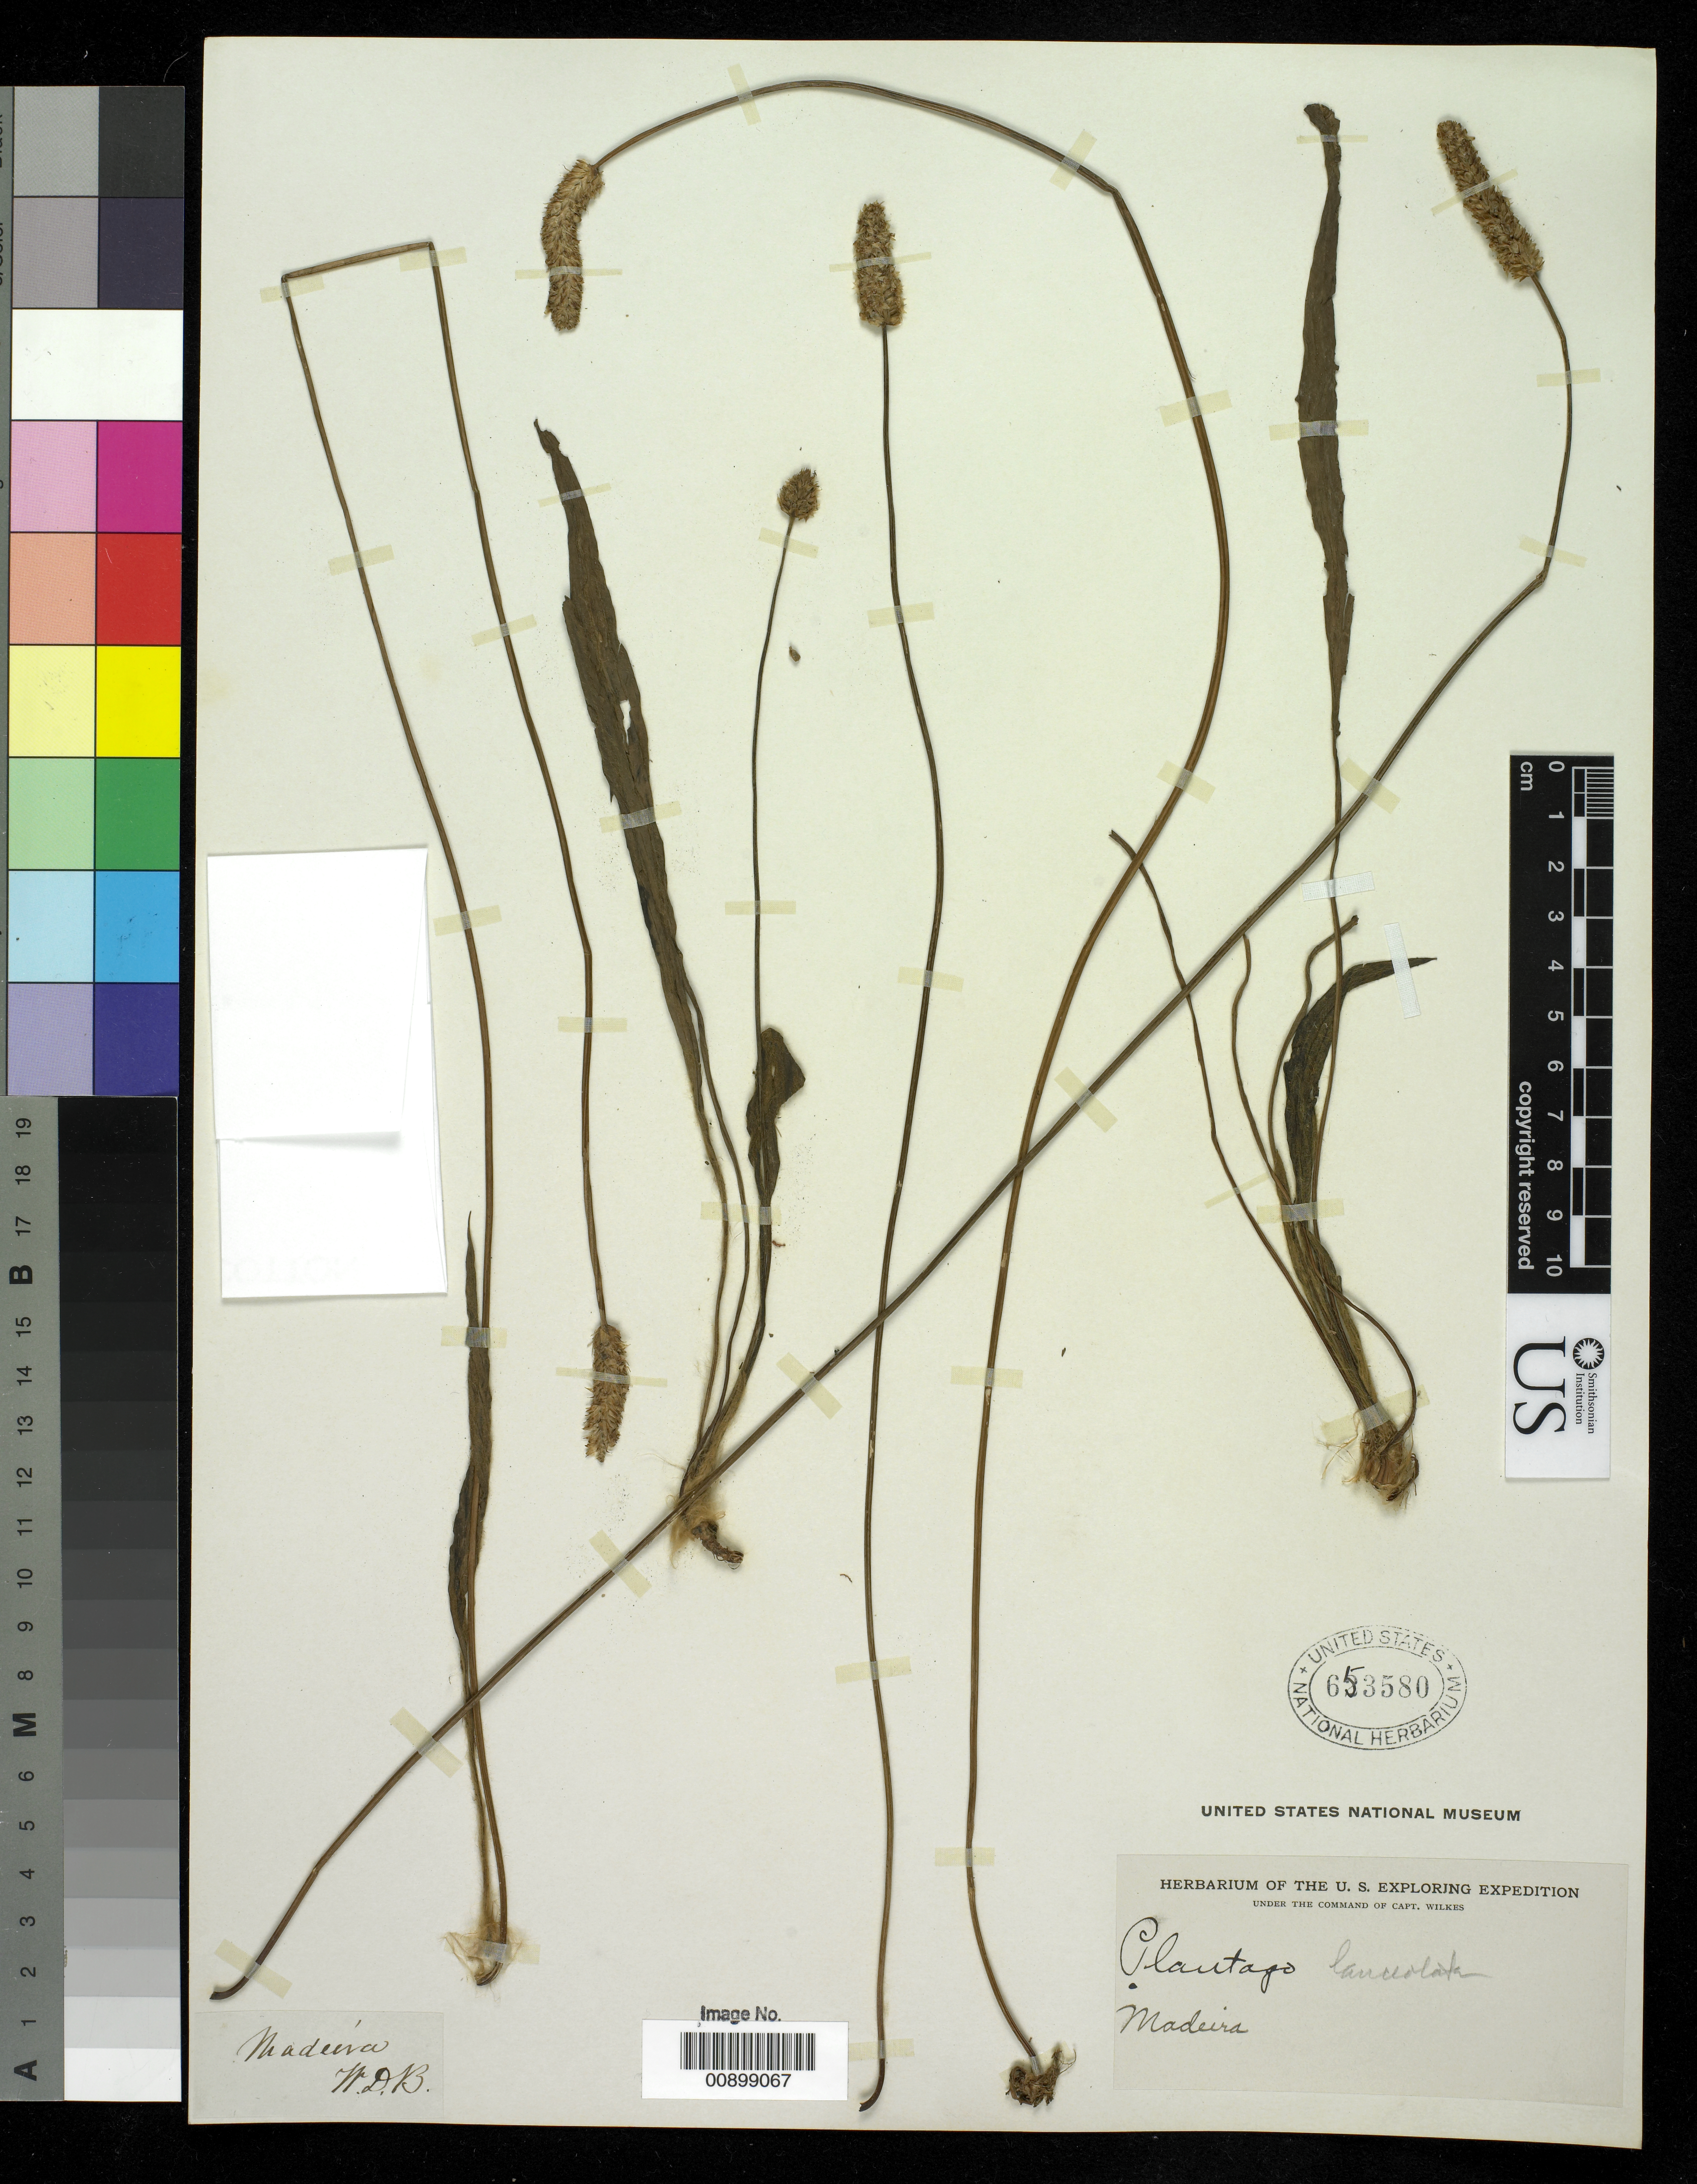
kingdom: Plantae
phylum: Tracheophyta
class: Magnoliopsida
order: Lamiales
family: Plantaginaceae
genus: Plantago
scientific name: Plantago lanceolata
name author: L.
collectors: Wilkes Explor. Exped.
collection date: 1838/1842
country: Portugal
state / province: Madeira (Aut. Reg.)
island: Madeira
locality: Funchal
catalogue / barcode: US 653580